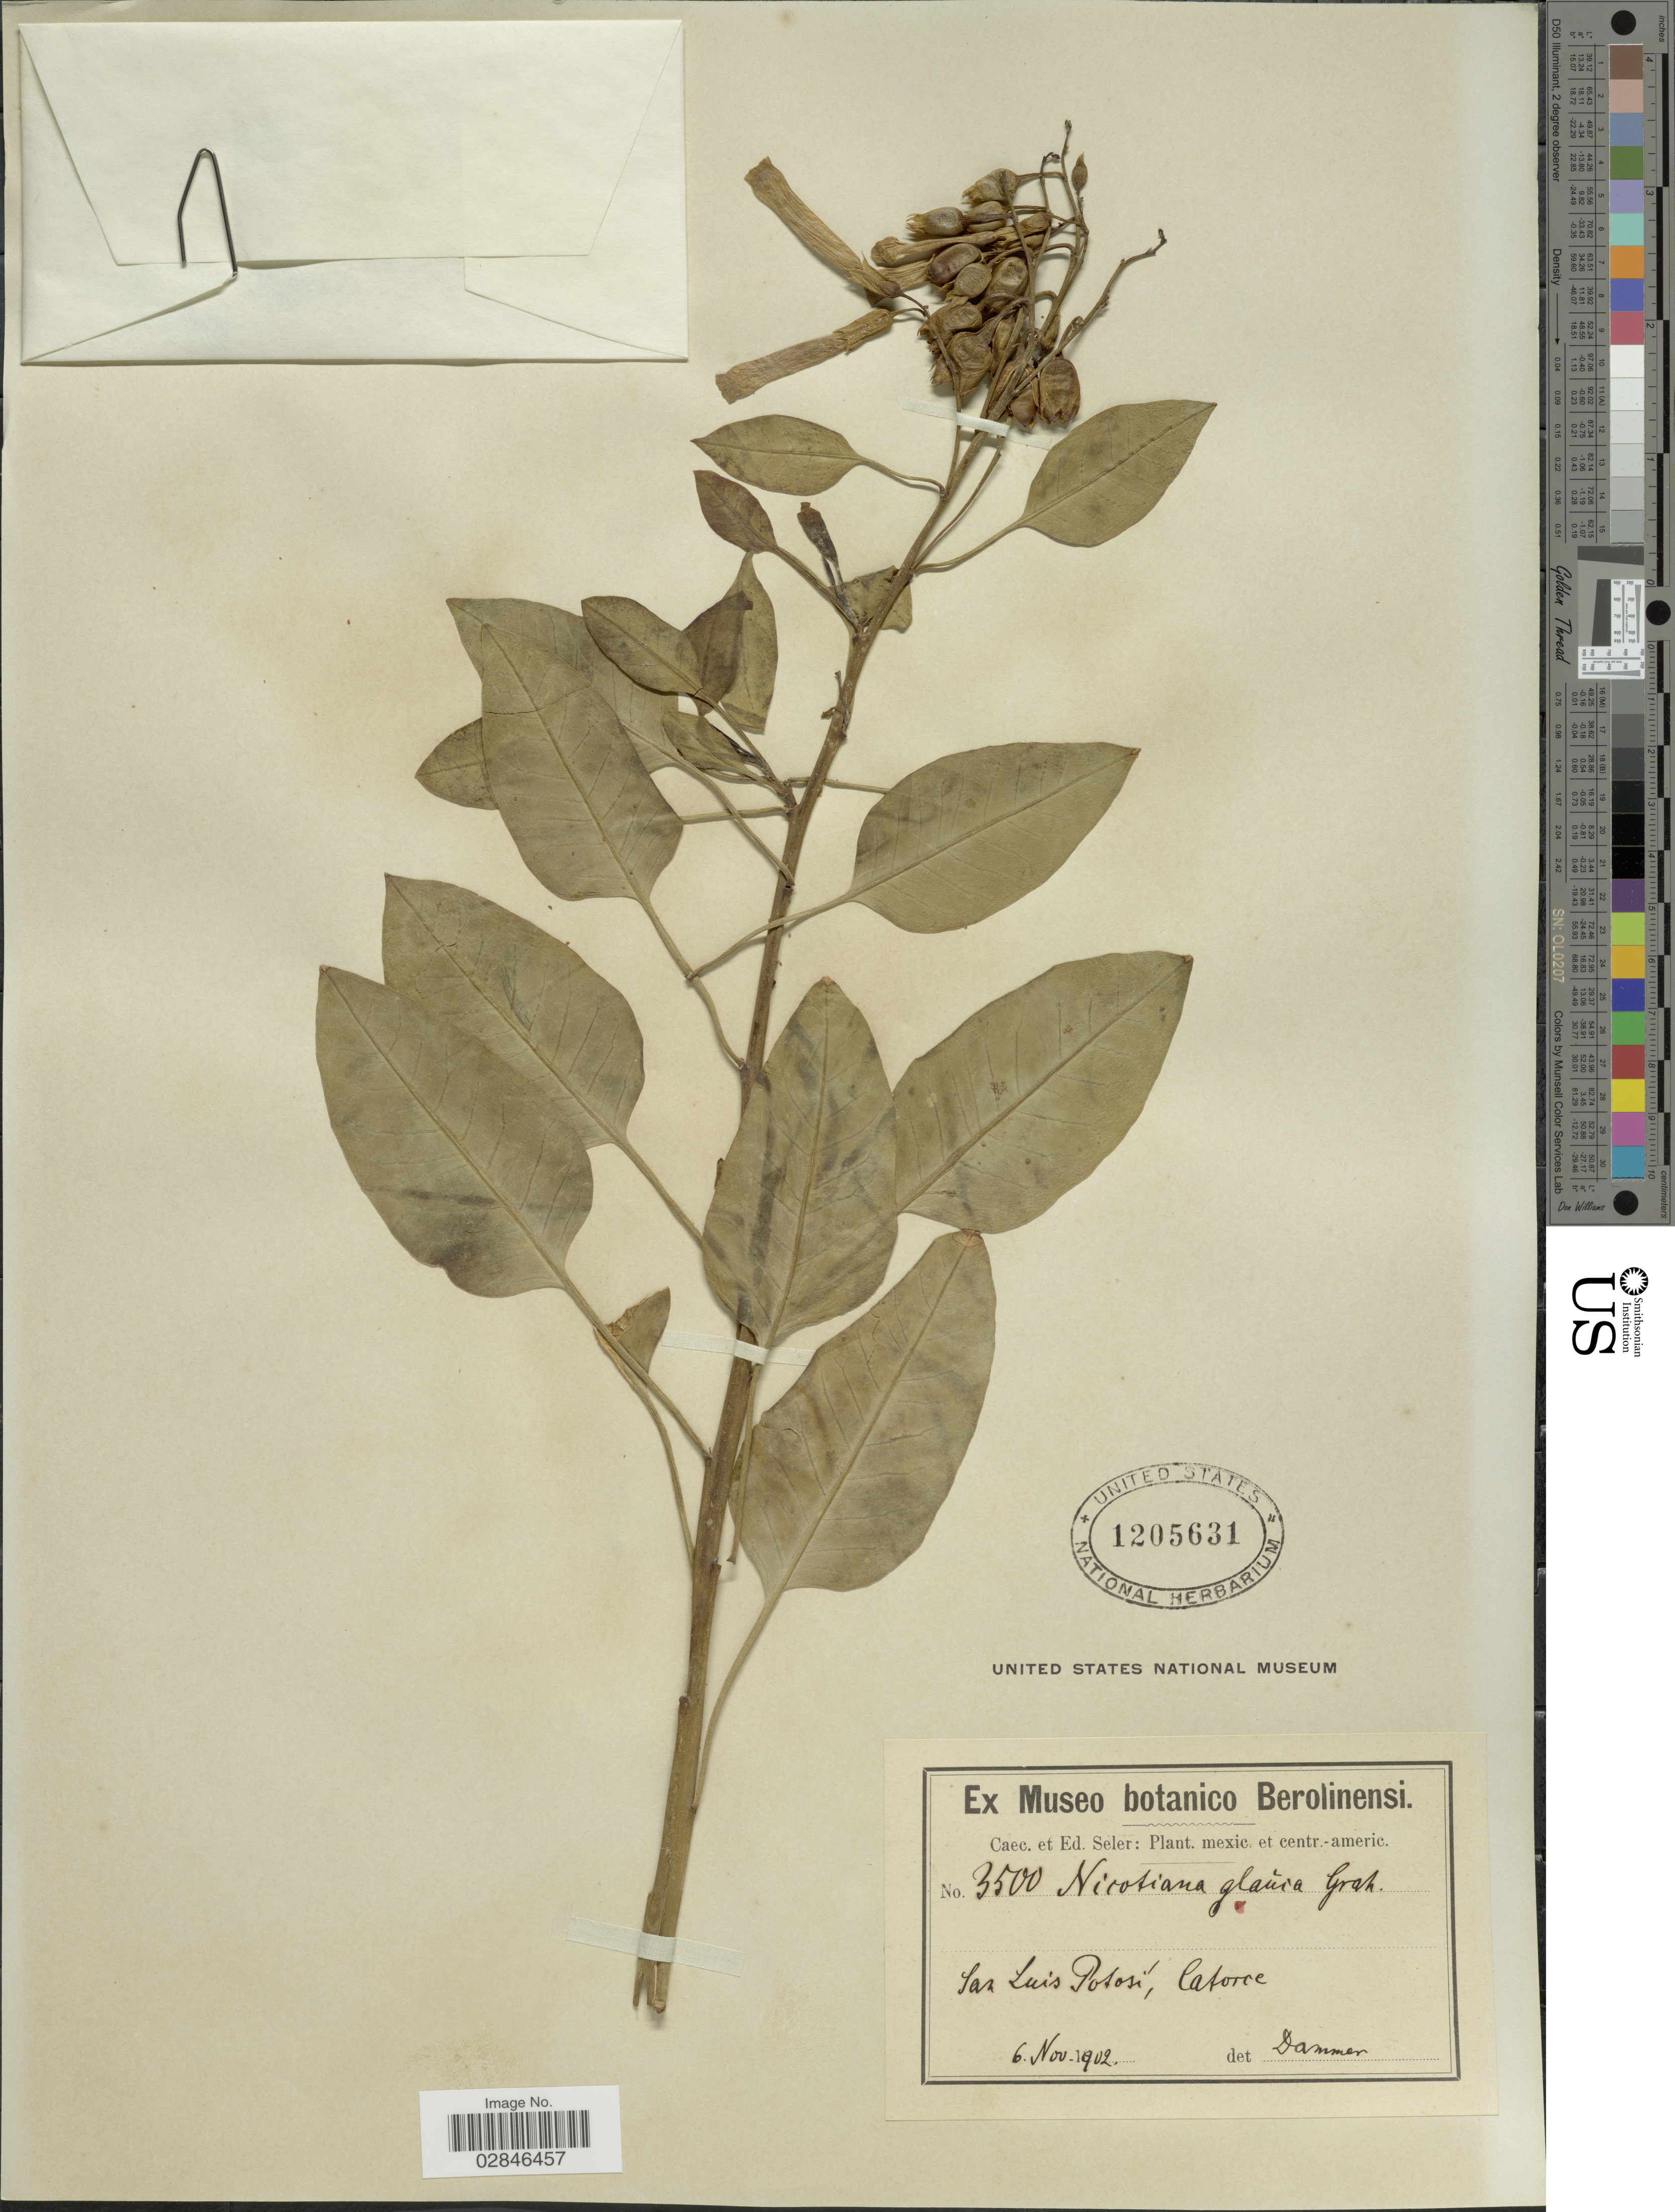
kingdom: Plantae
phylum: Tracheophyta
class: Magnoliopsida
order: Solanales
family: Solanaceae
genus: Nicotiana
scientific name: Nicotiana glauca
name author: Graham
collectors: C. Seler & E. G. Seler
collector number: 3500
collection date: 1902-11-06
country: Mexico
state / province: San Luis Potosí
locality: Catorce.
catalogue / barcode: US 1205631